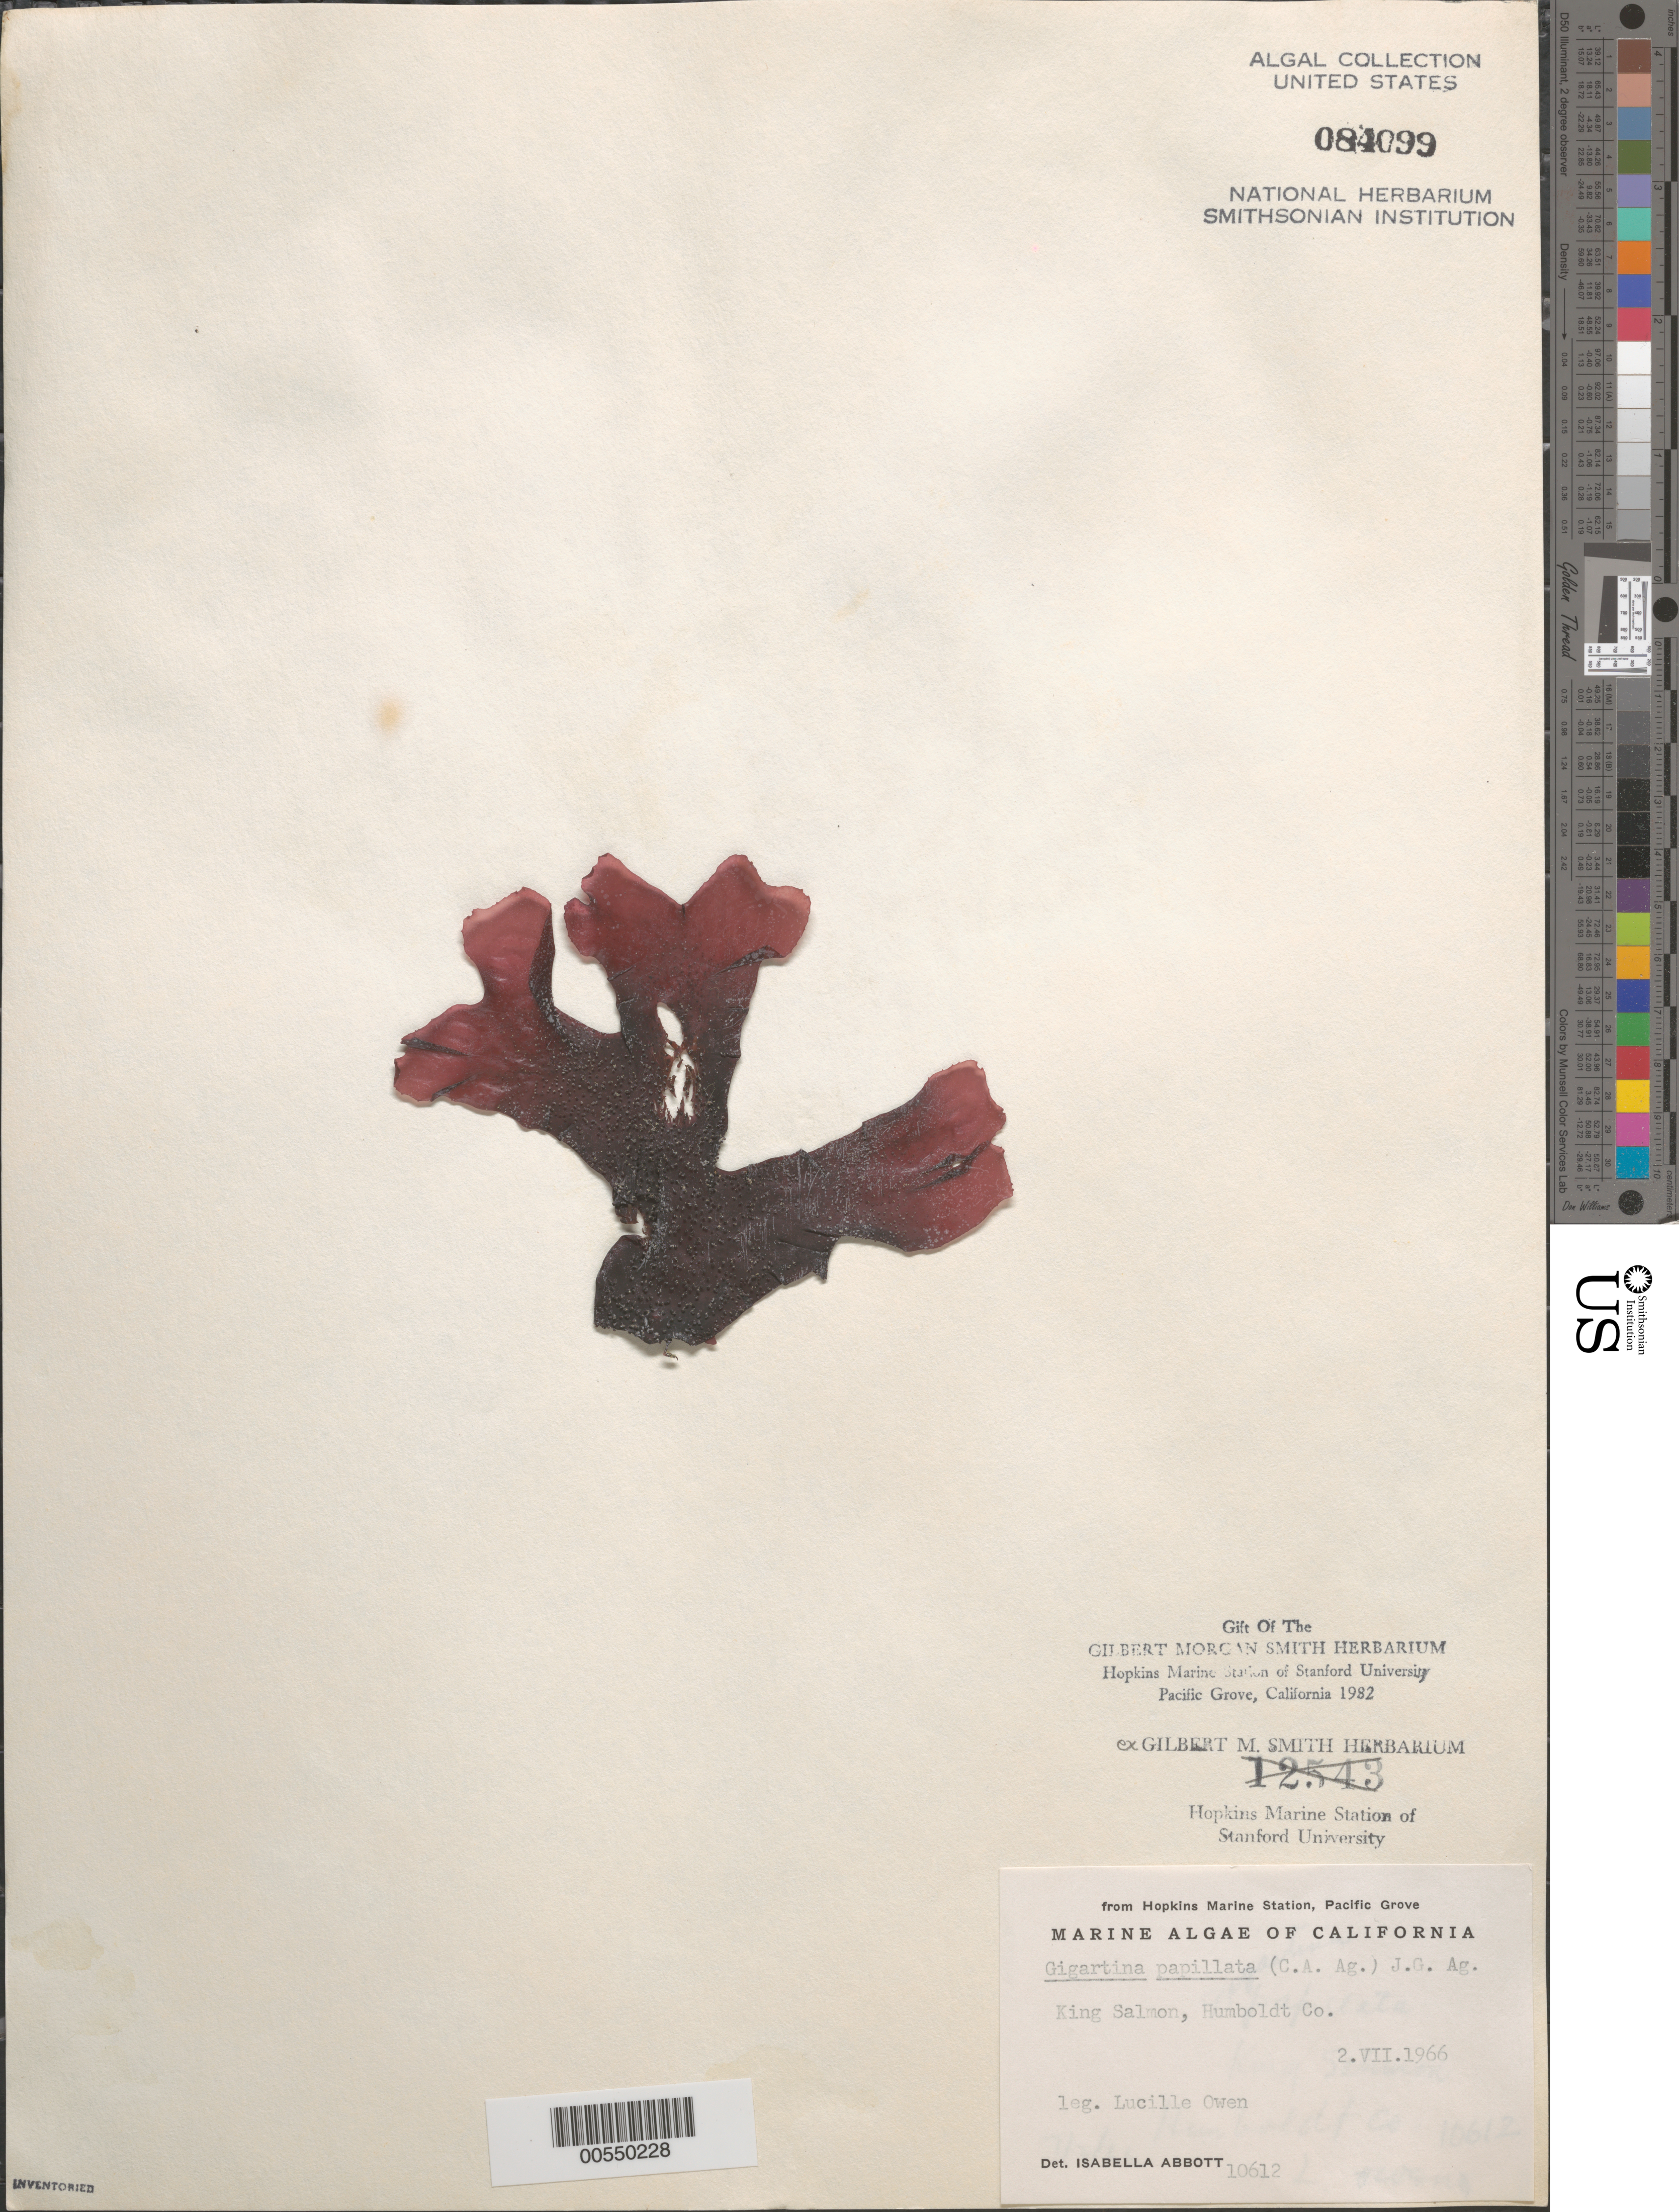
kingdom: Plantae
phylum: Rhodophyta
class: Florideophyceae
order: Gigartinales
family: Phyllophoraceae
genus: Mastocarpus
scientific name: Mastocarpus papillatus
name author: (C. Agardh) Kütz.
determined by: Algae name updating Project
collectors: L. Owen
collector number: IAA 10612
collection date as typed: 02 Jul 1966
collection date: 1966-07-02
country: United States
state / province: California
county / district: Humboldt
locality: King Salmon, Buhne Point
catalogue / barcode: US 84099